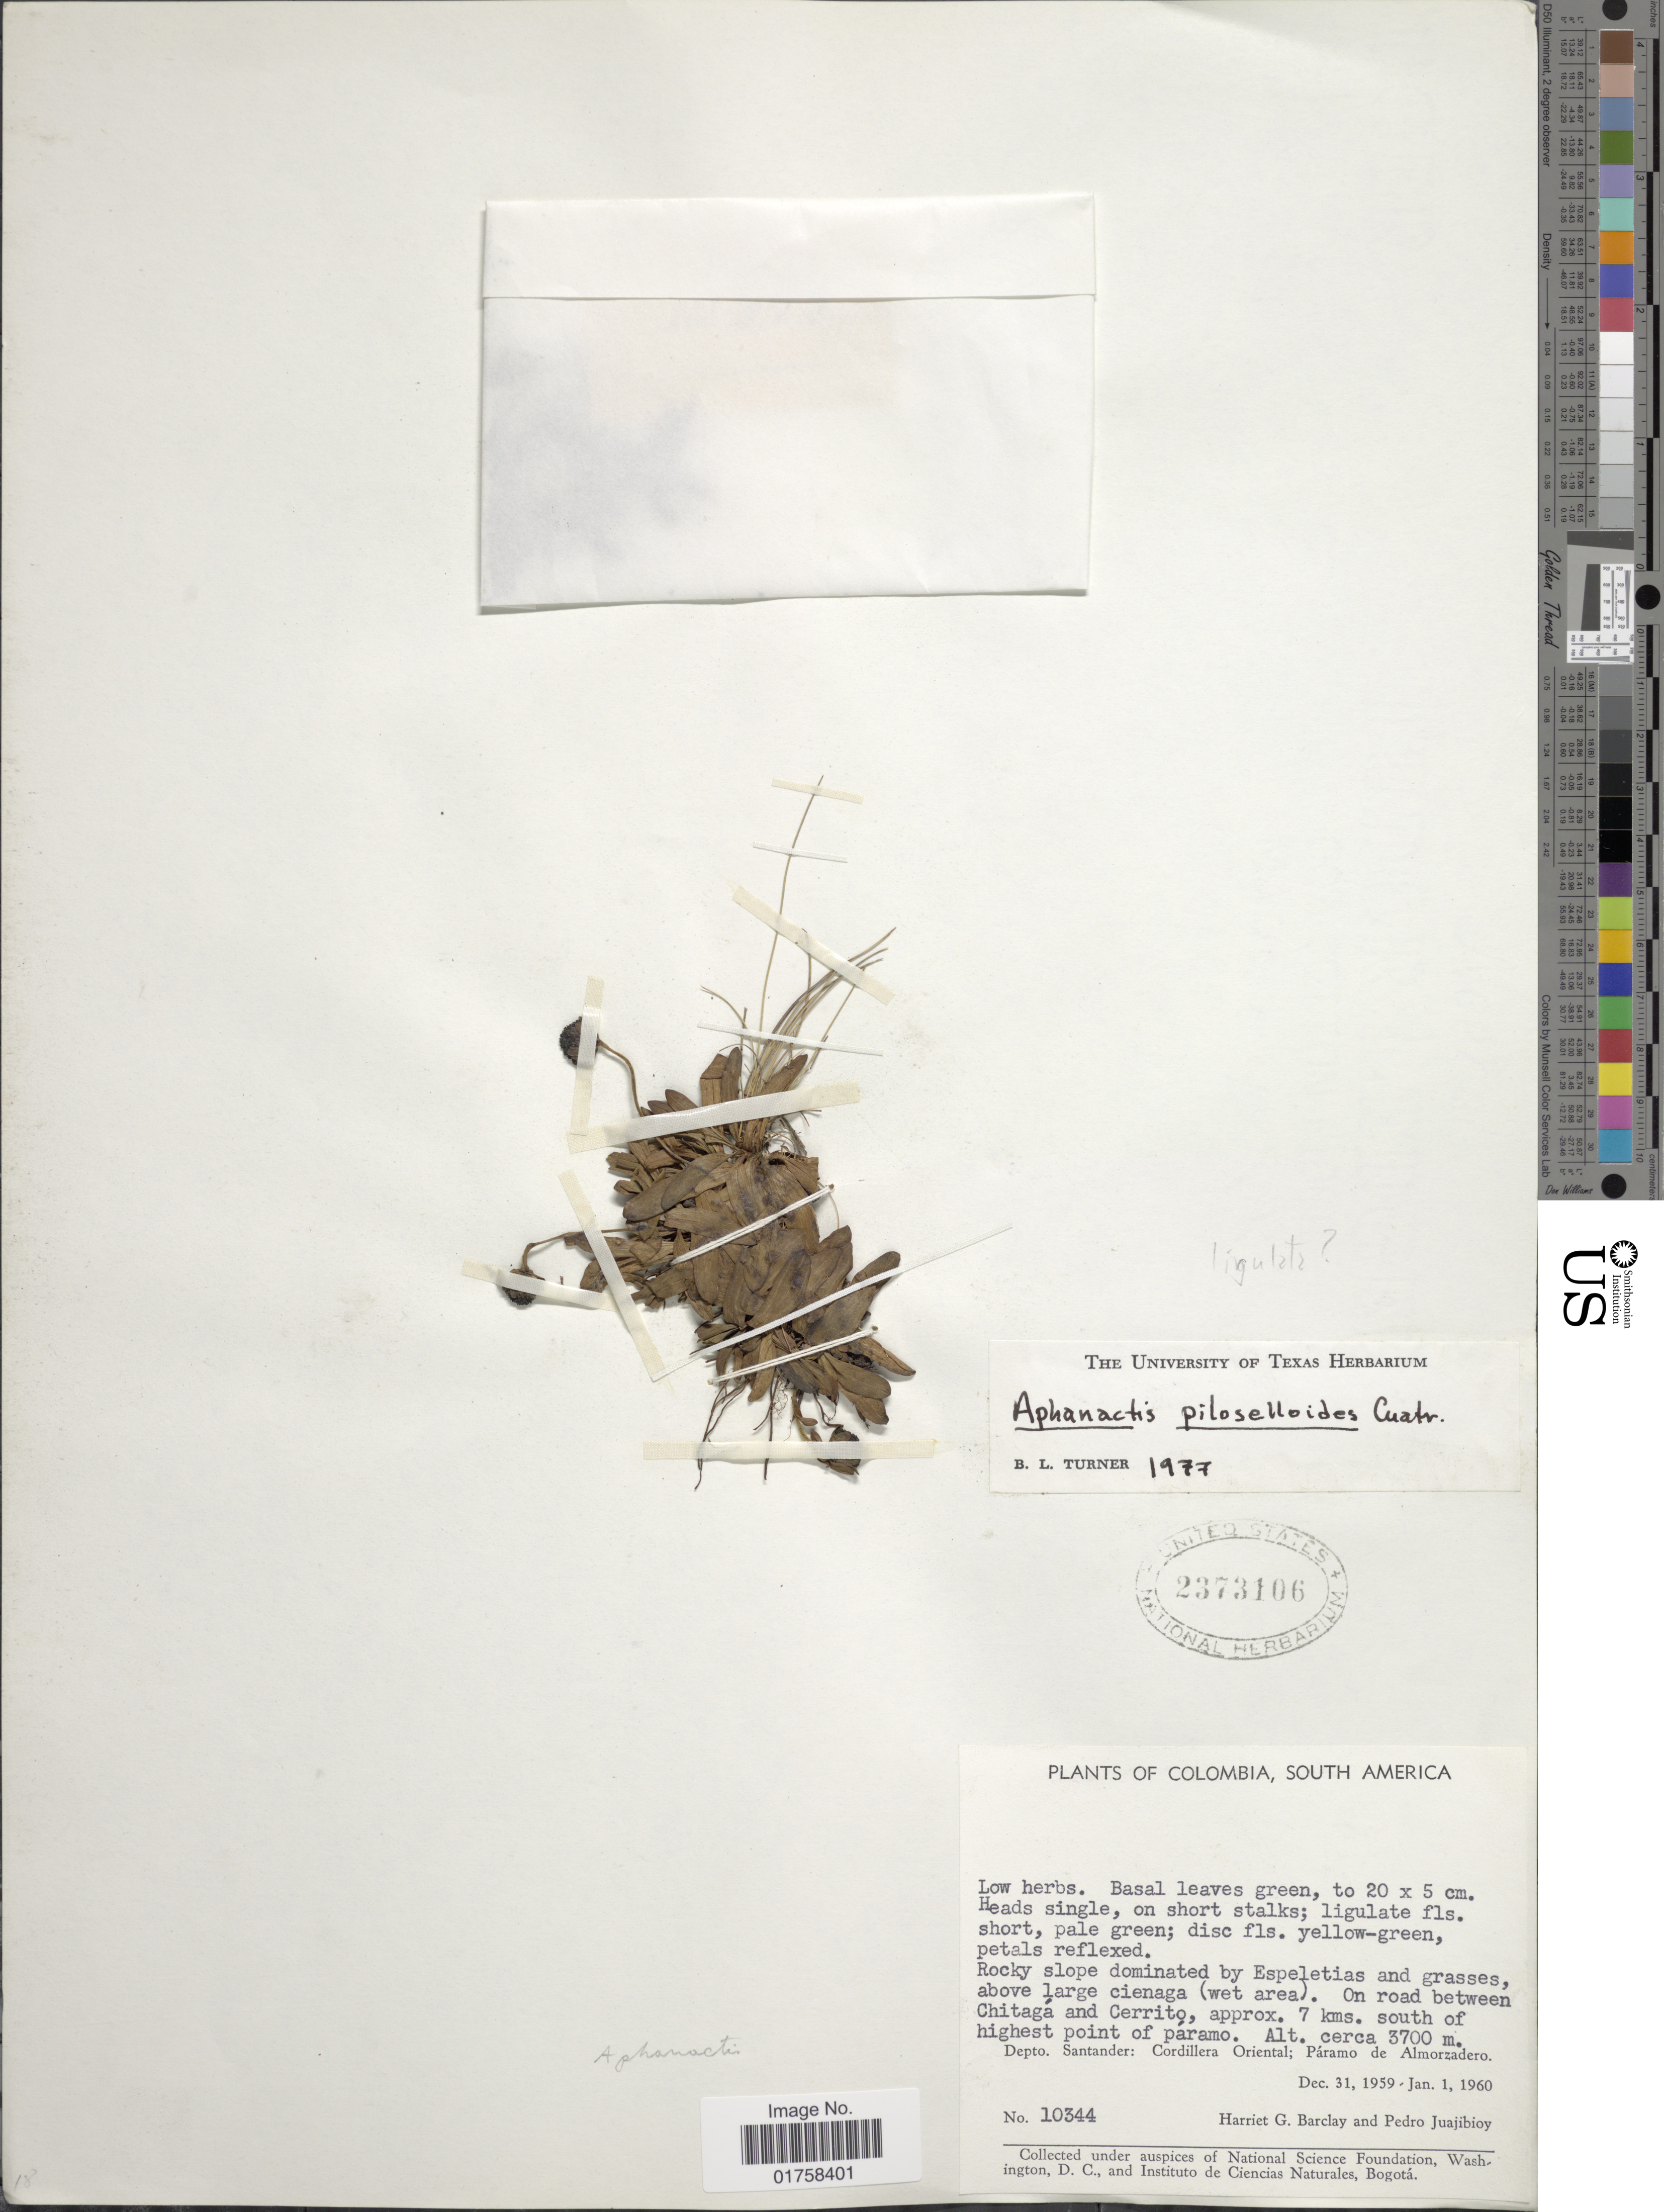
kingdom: Plantae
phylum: Tracheophyta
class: Magnoliopsida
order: Asterales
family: Asteraceae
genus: Aphanactis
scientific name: Aphanactis ligulata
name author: Cuatrec.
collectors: H. G. Barclay & P. Juajibioy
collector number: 10344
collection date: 1959-12-31/1960-01-01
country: Colombia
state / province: Santander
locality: Depto. Santander: Cordillera Oriental; Paramo de Almorzadero. Rocky slope dominated by Espeletias and grasses, above large cienaga (wet area). On road between Chitaga and Cerrito, approx. 7 kms. south of highest point of paramo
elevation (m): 3700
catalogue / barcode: US 2373106